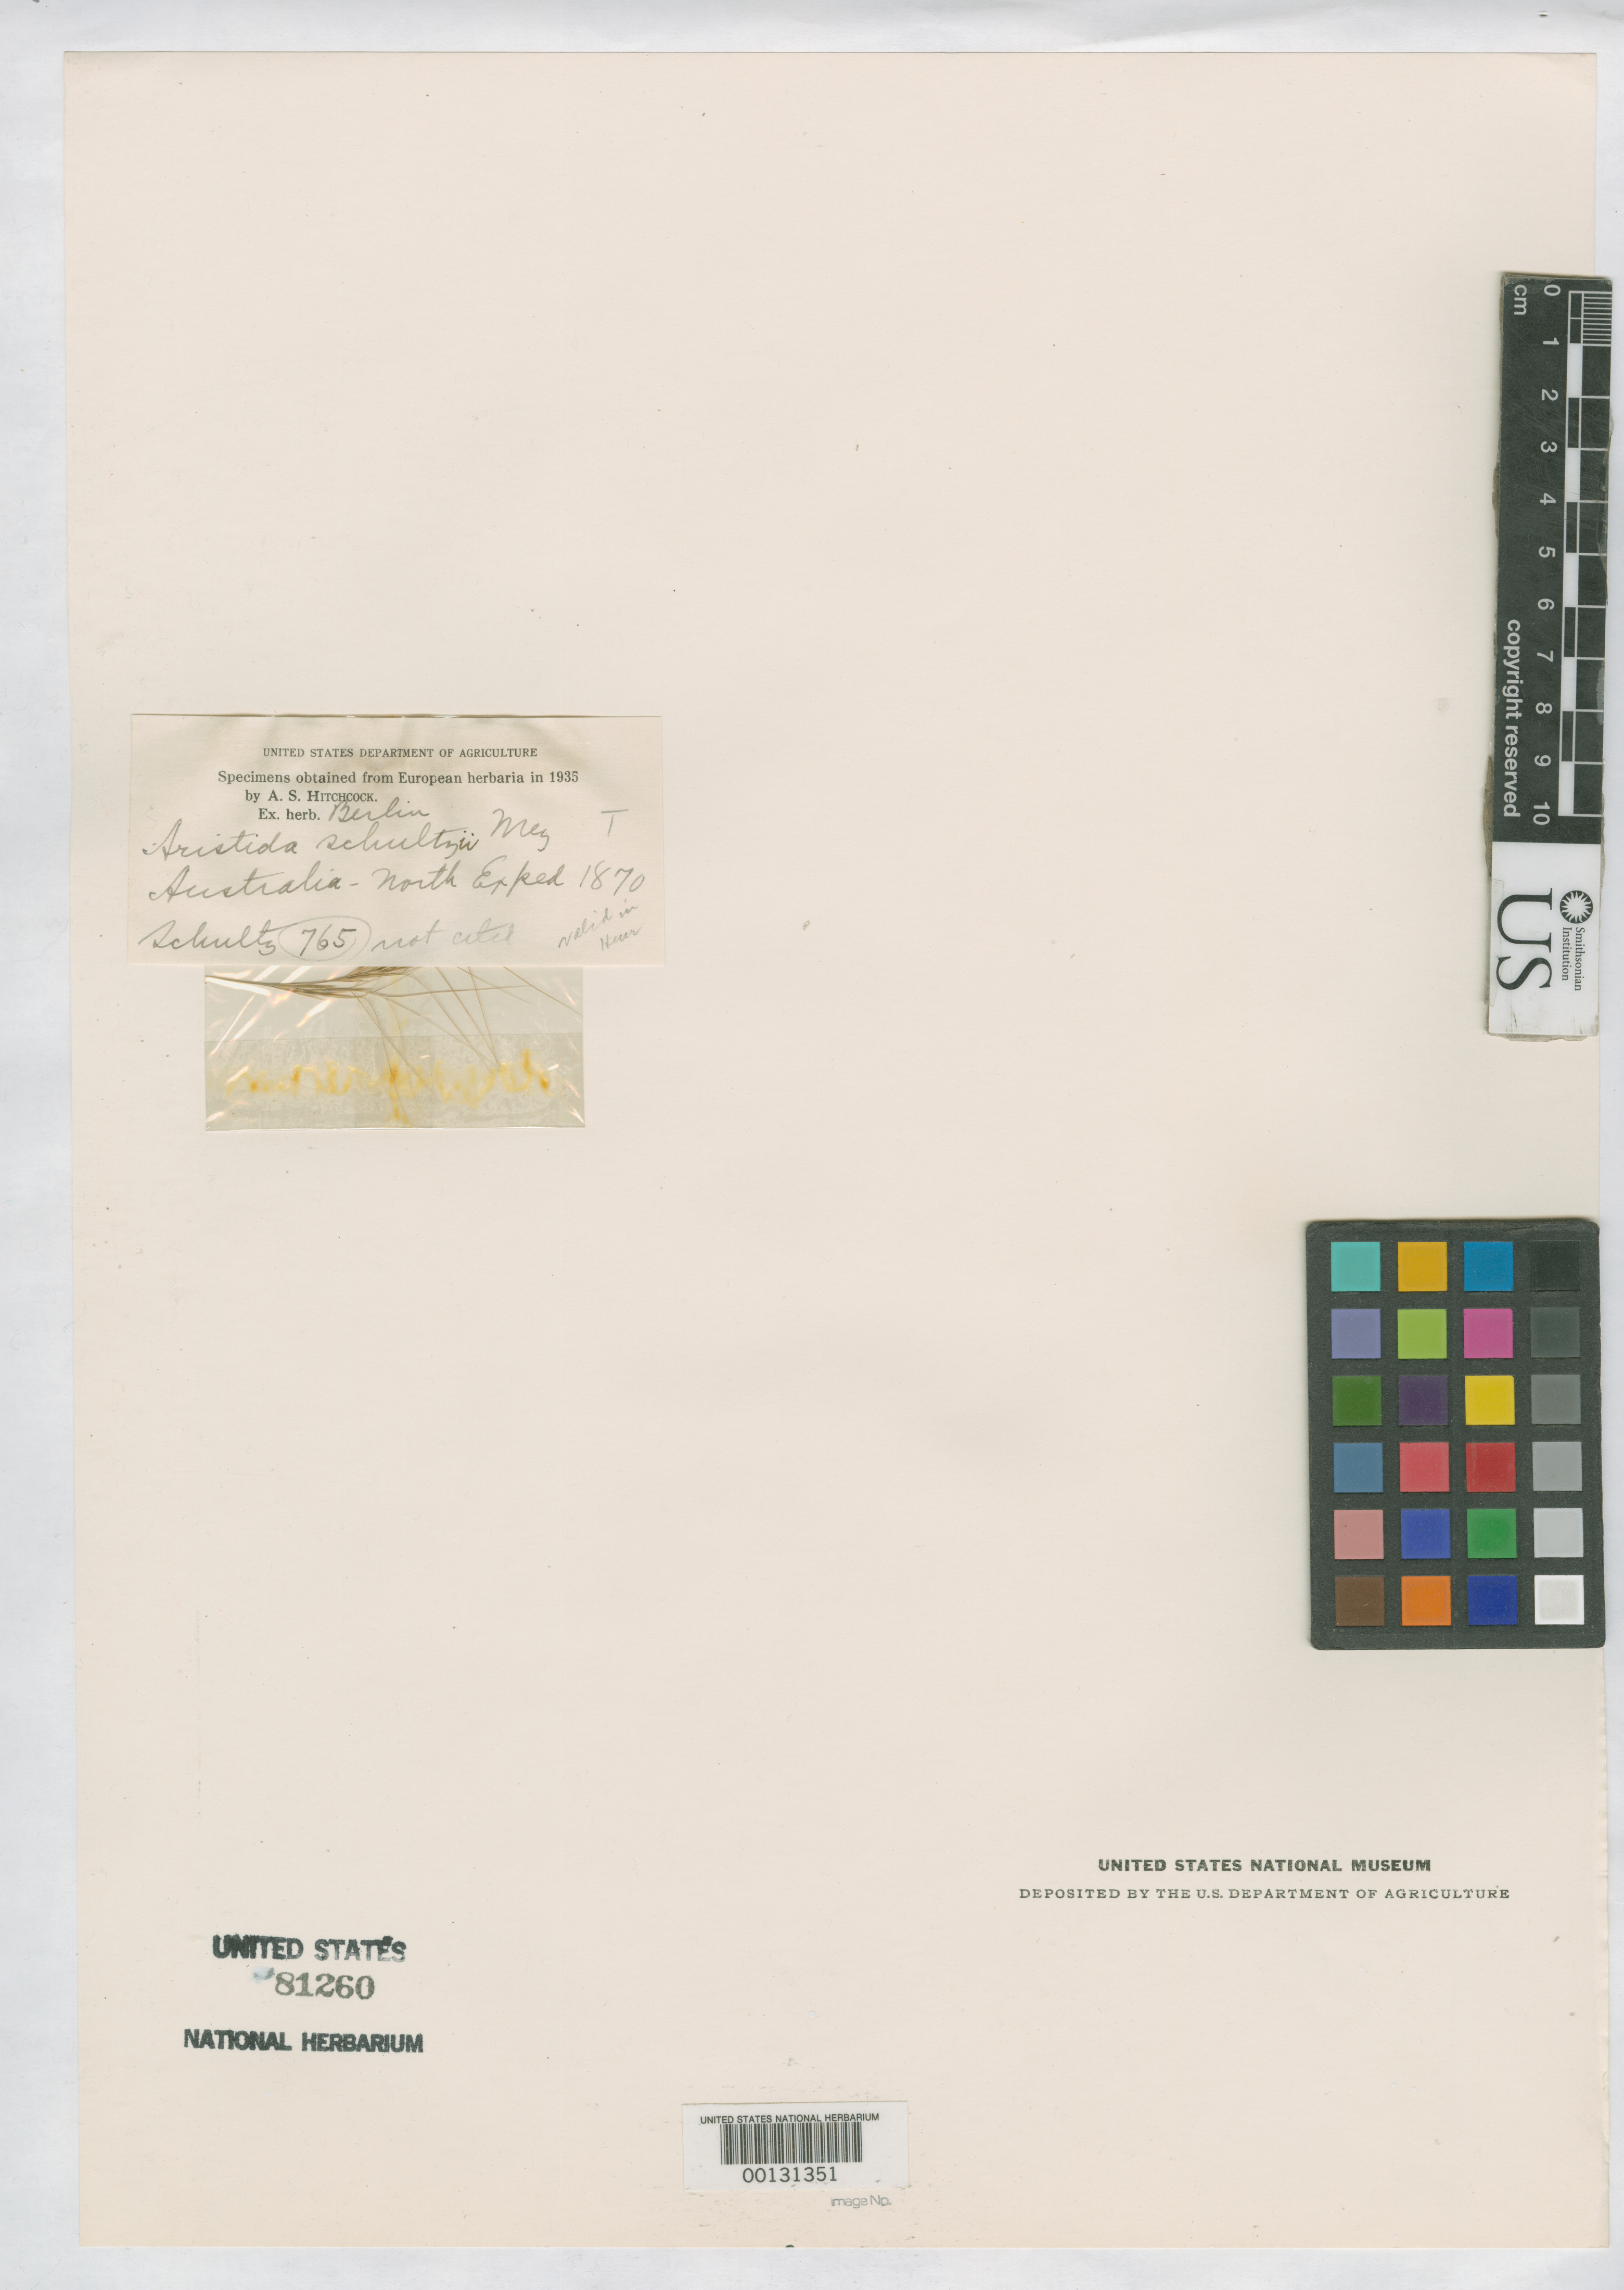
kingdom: Plantae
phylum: Tracheophyta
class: Liliopsida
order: Poales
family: Poaceae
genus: Aristida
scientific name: Aristida schultzii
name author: Mez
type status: Type Fragment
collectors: F. Schultz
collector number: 765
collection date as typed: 1870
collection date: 1870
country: Australia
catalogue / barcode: US 81260